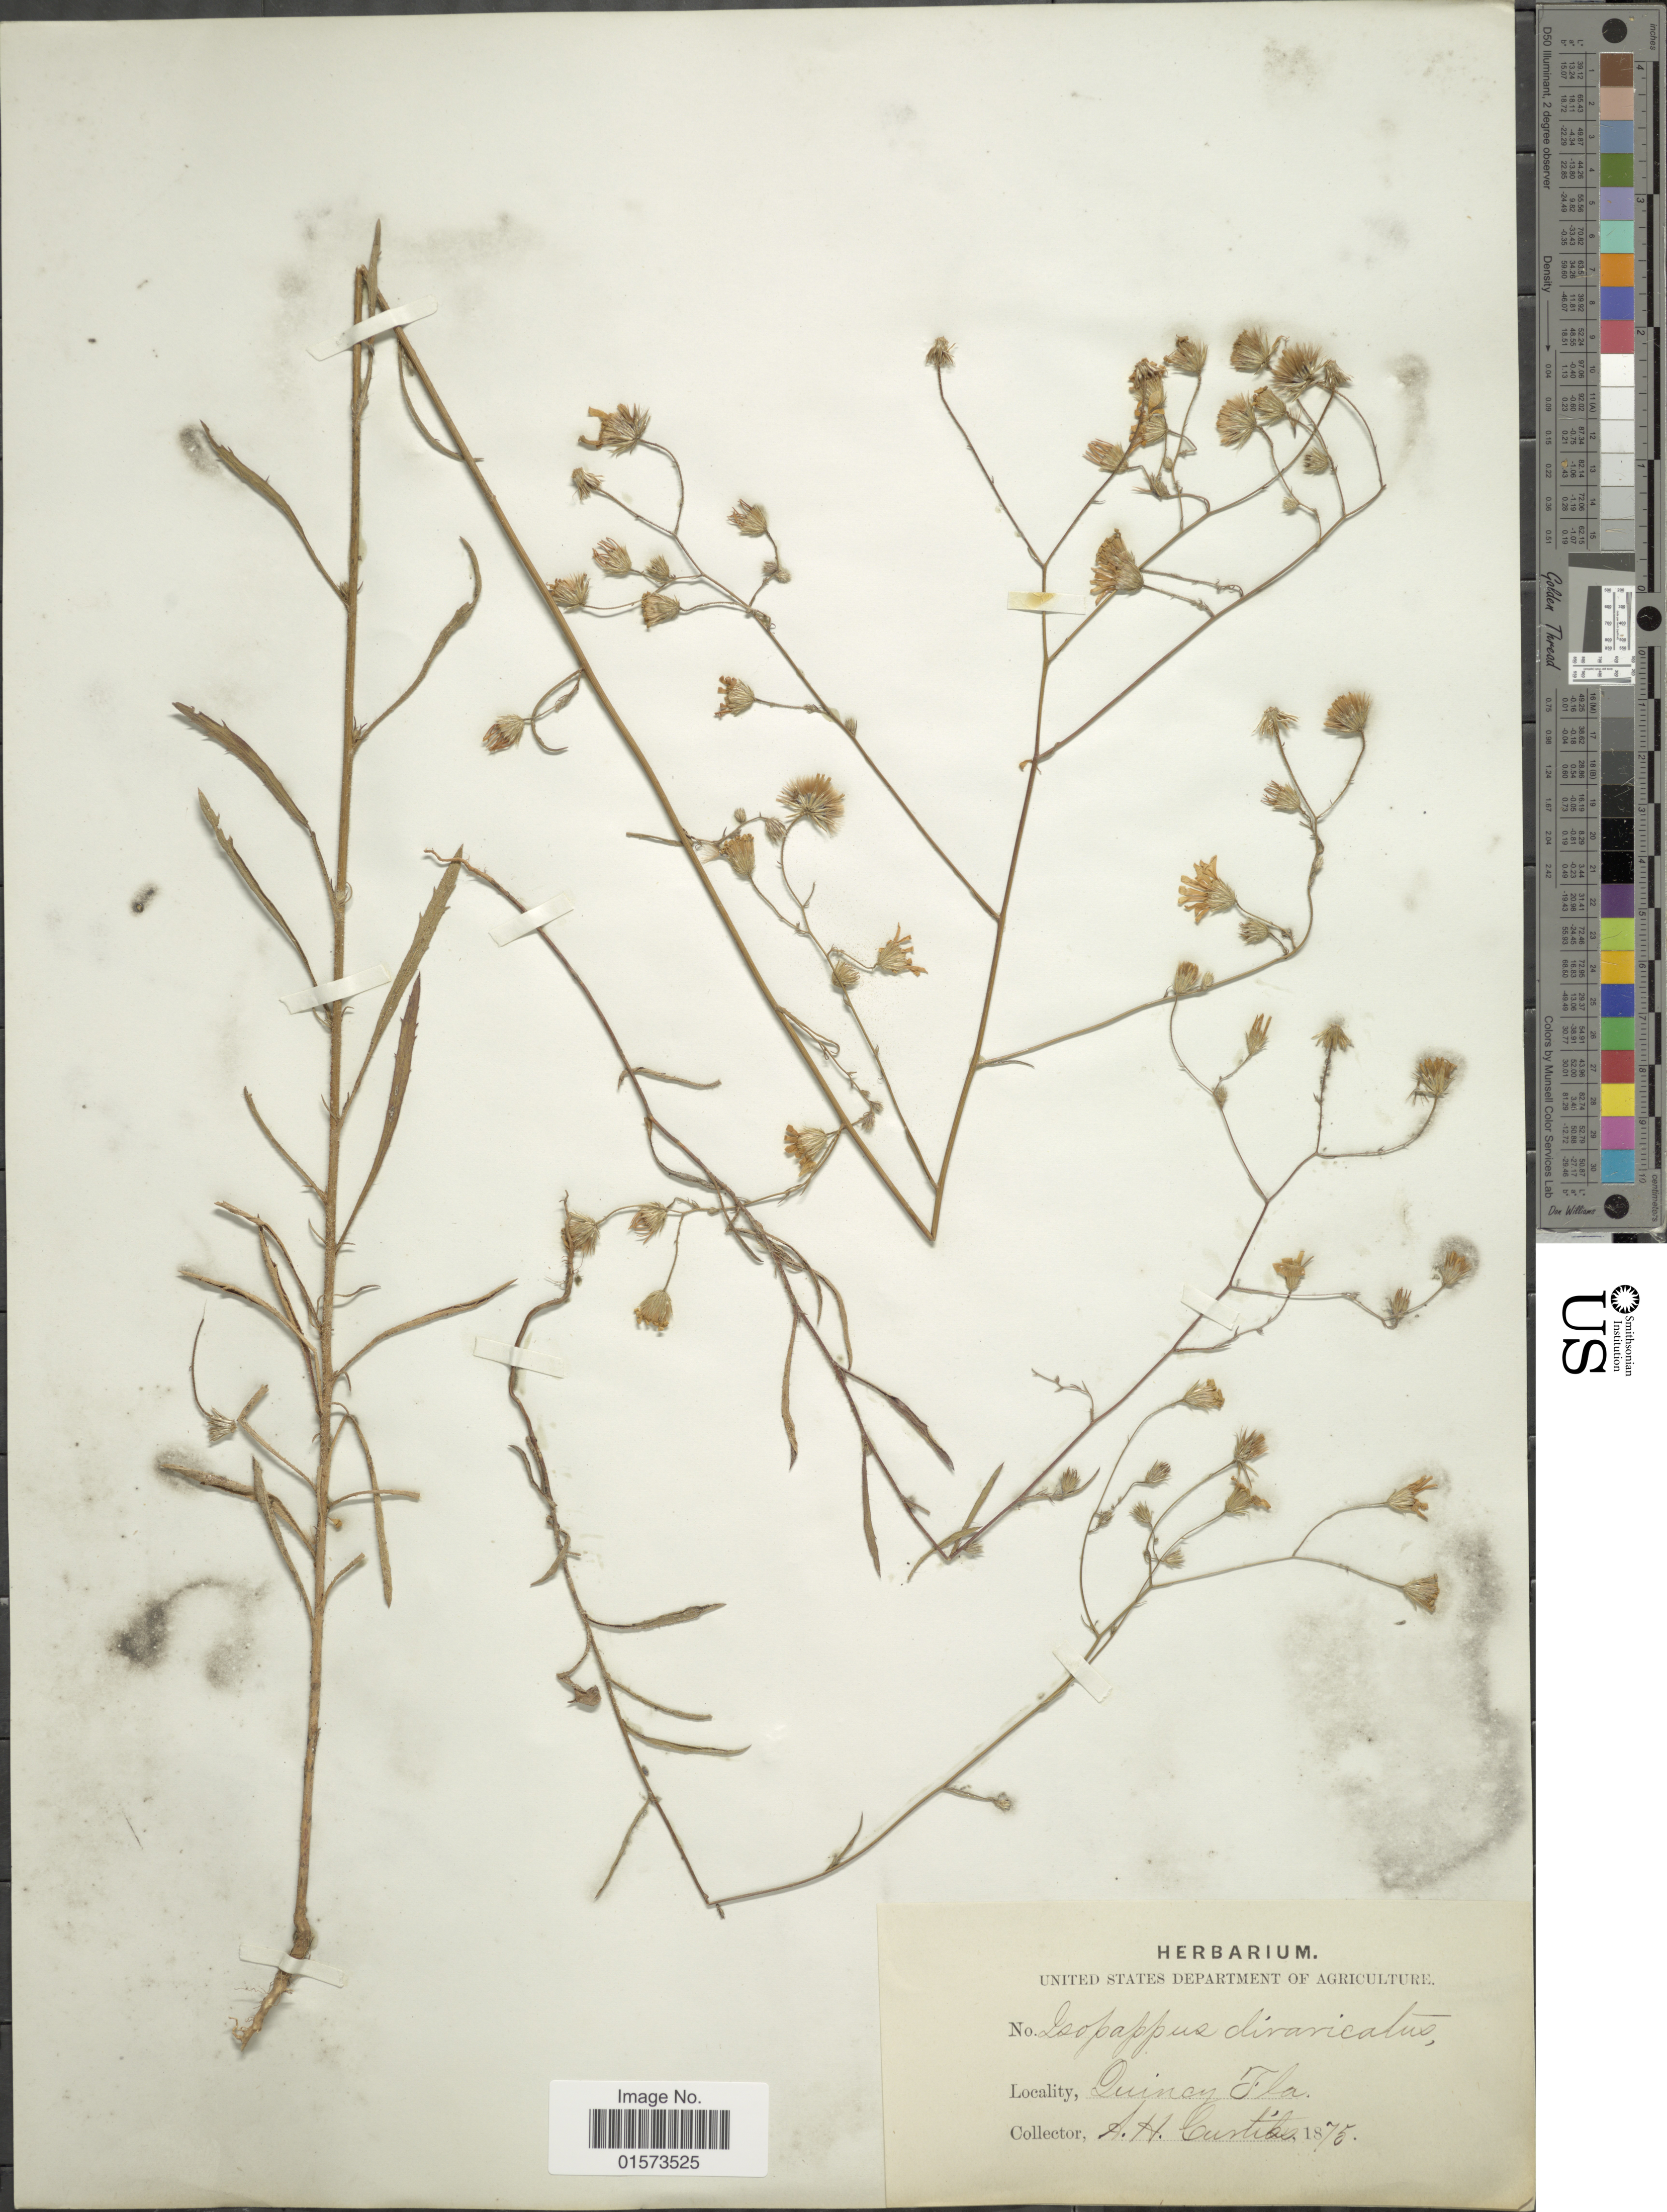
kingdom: Plantae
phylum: Tracheophyta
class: Magnoliopsida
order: Asterales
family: Asteraceae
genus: Croptilon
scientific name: Croptilon divaricatum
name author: (Nutt.) Raf.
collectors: A. H. Curtiss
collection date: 1875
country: United States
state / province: Florida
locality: Quincy